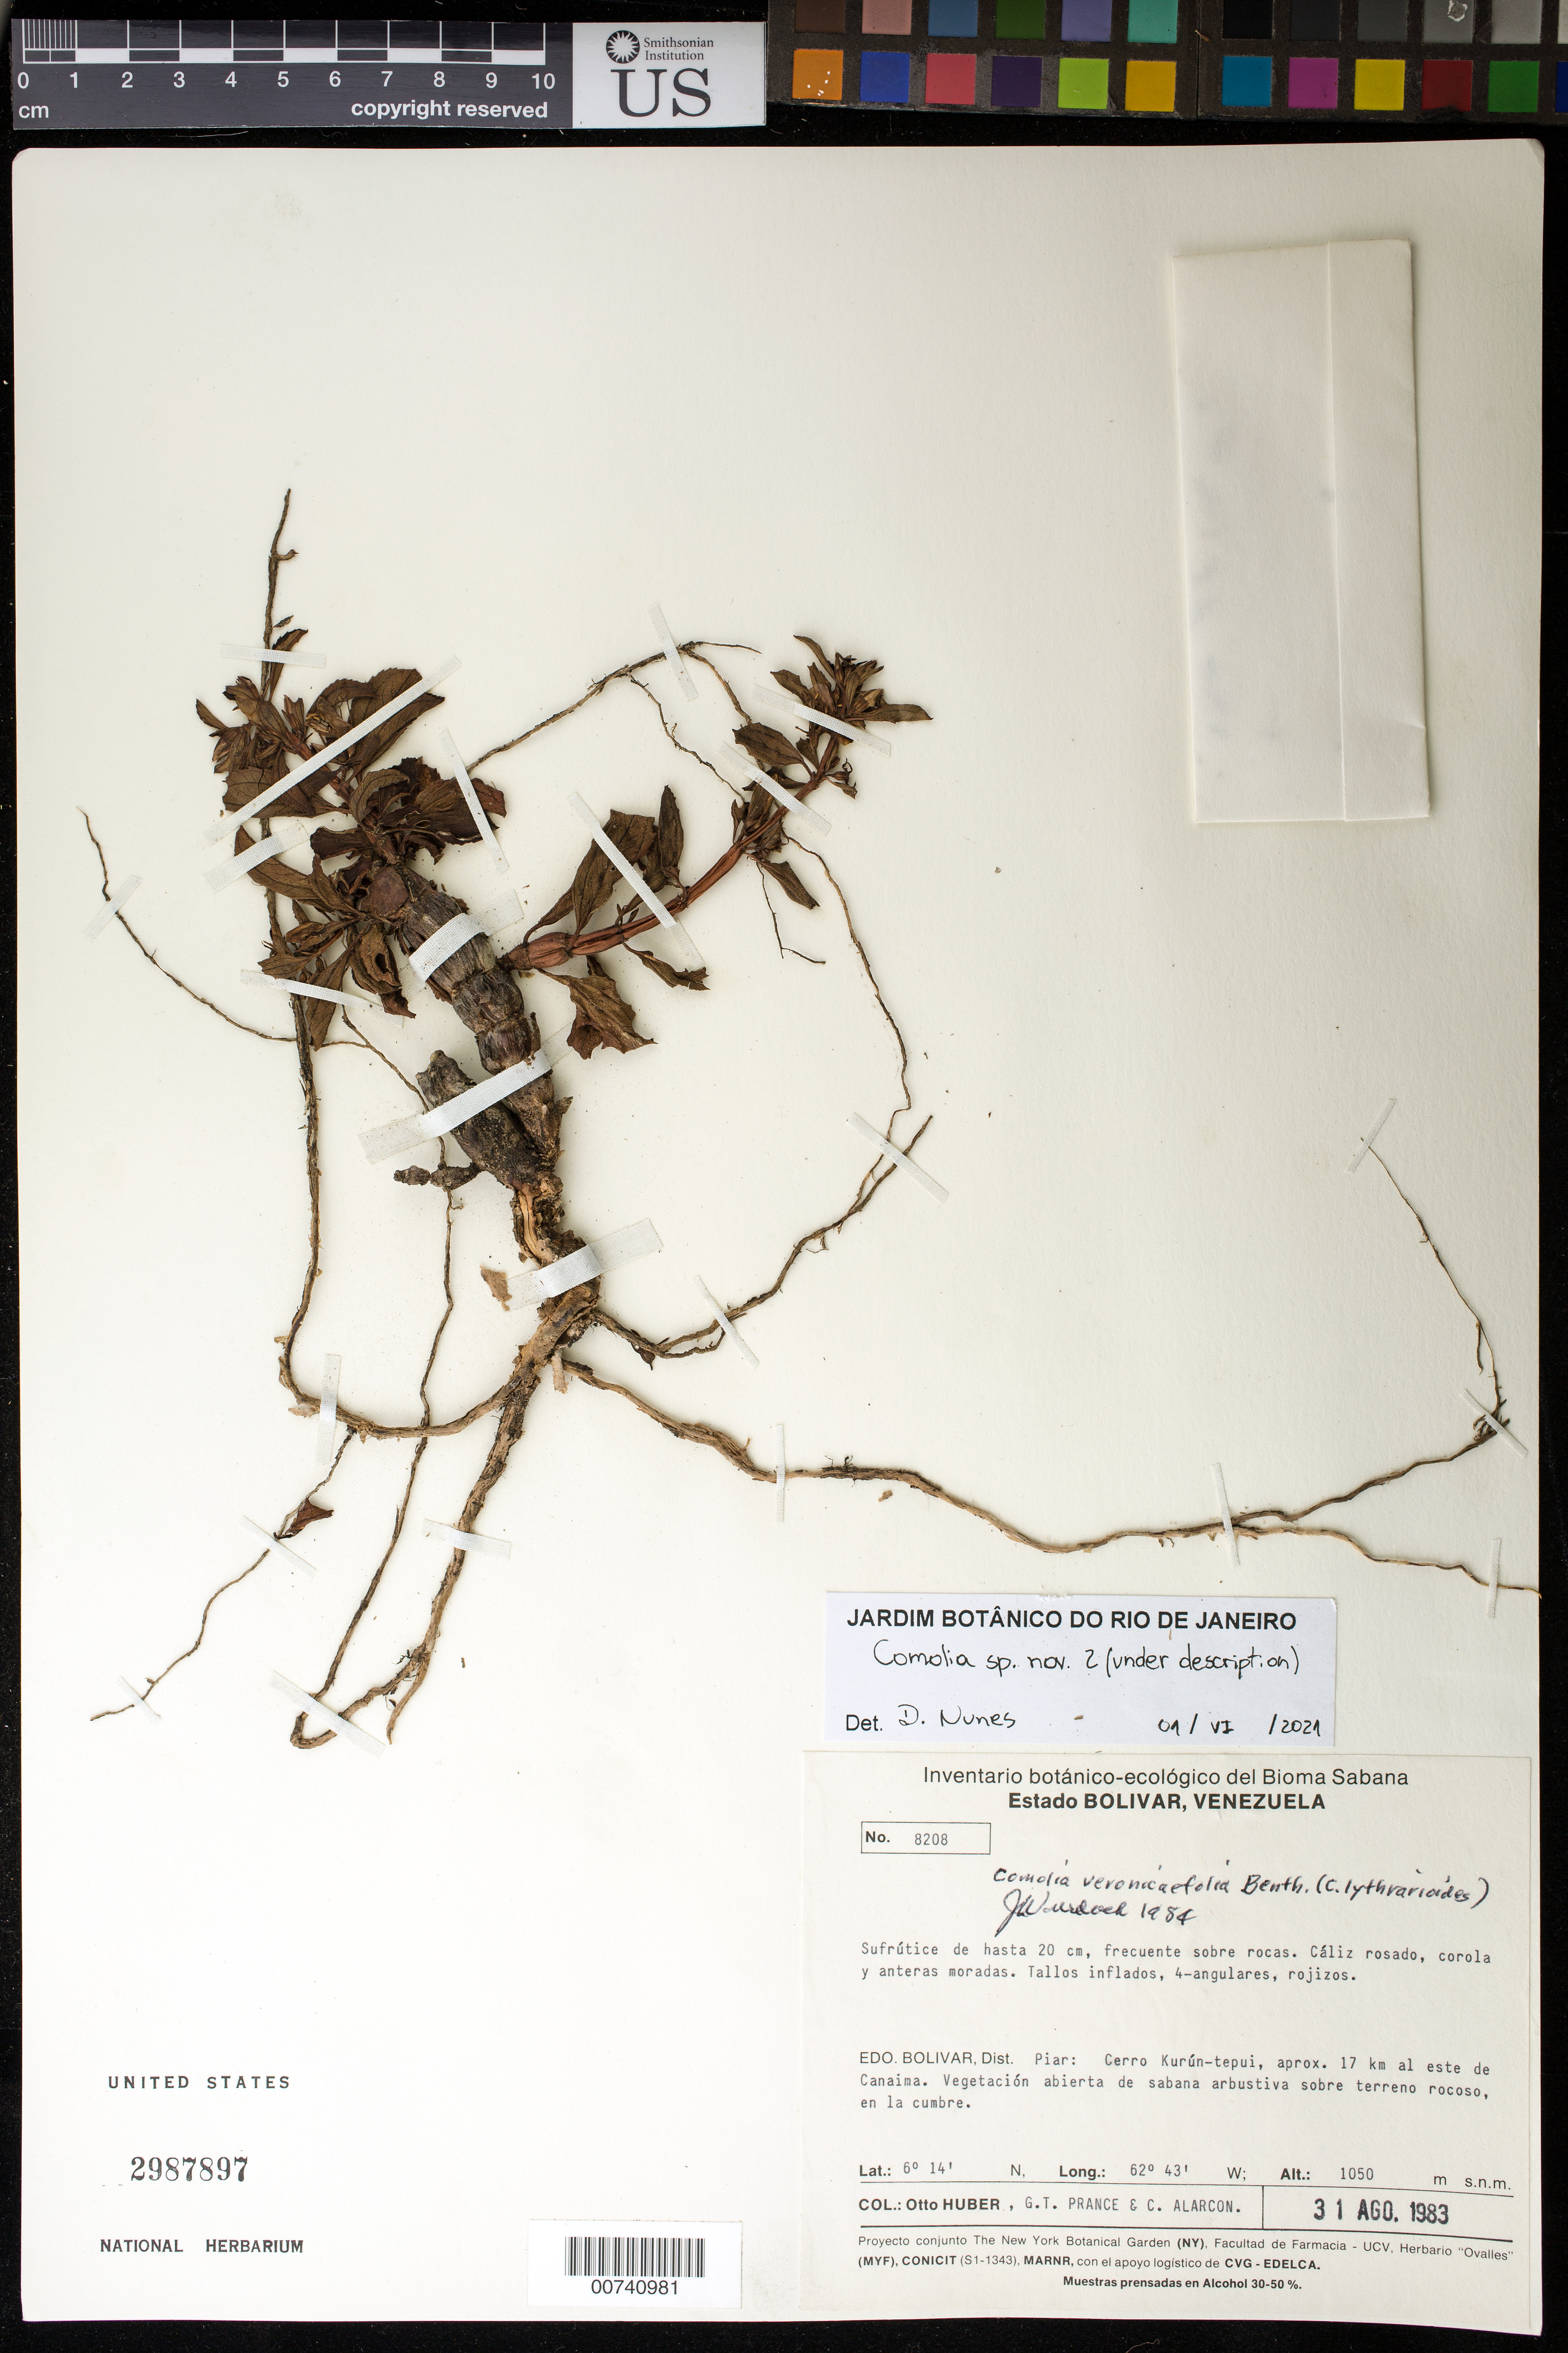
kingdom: Plantae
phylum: Tracheophyta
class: Magnoliopsida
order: Myrtales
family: Melastomataceae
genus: Comolia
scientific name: Comolia veronicifolia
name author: Benth.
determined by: Wurdack, John J., (US), US (UNITED STATES)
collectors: O. Huber, G. T. Prance & C. Alarcon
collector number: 8208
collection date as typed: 31-Aug-83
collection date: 1983-08-31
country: Venezuela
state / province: Bolívar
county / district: Piar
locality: Cerro Kurun-tepuí, aprox 17 km al este de Canaima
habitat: Vegetación abierta de sabana arbustiva sobre terreno rocoso, en la cumbre; sobre rocas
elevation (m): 1050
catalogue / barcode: US 2987897